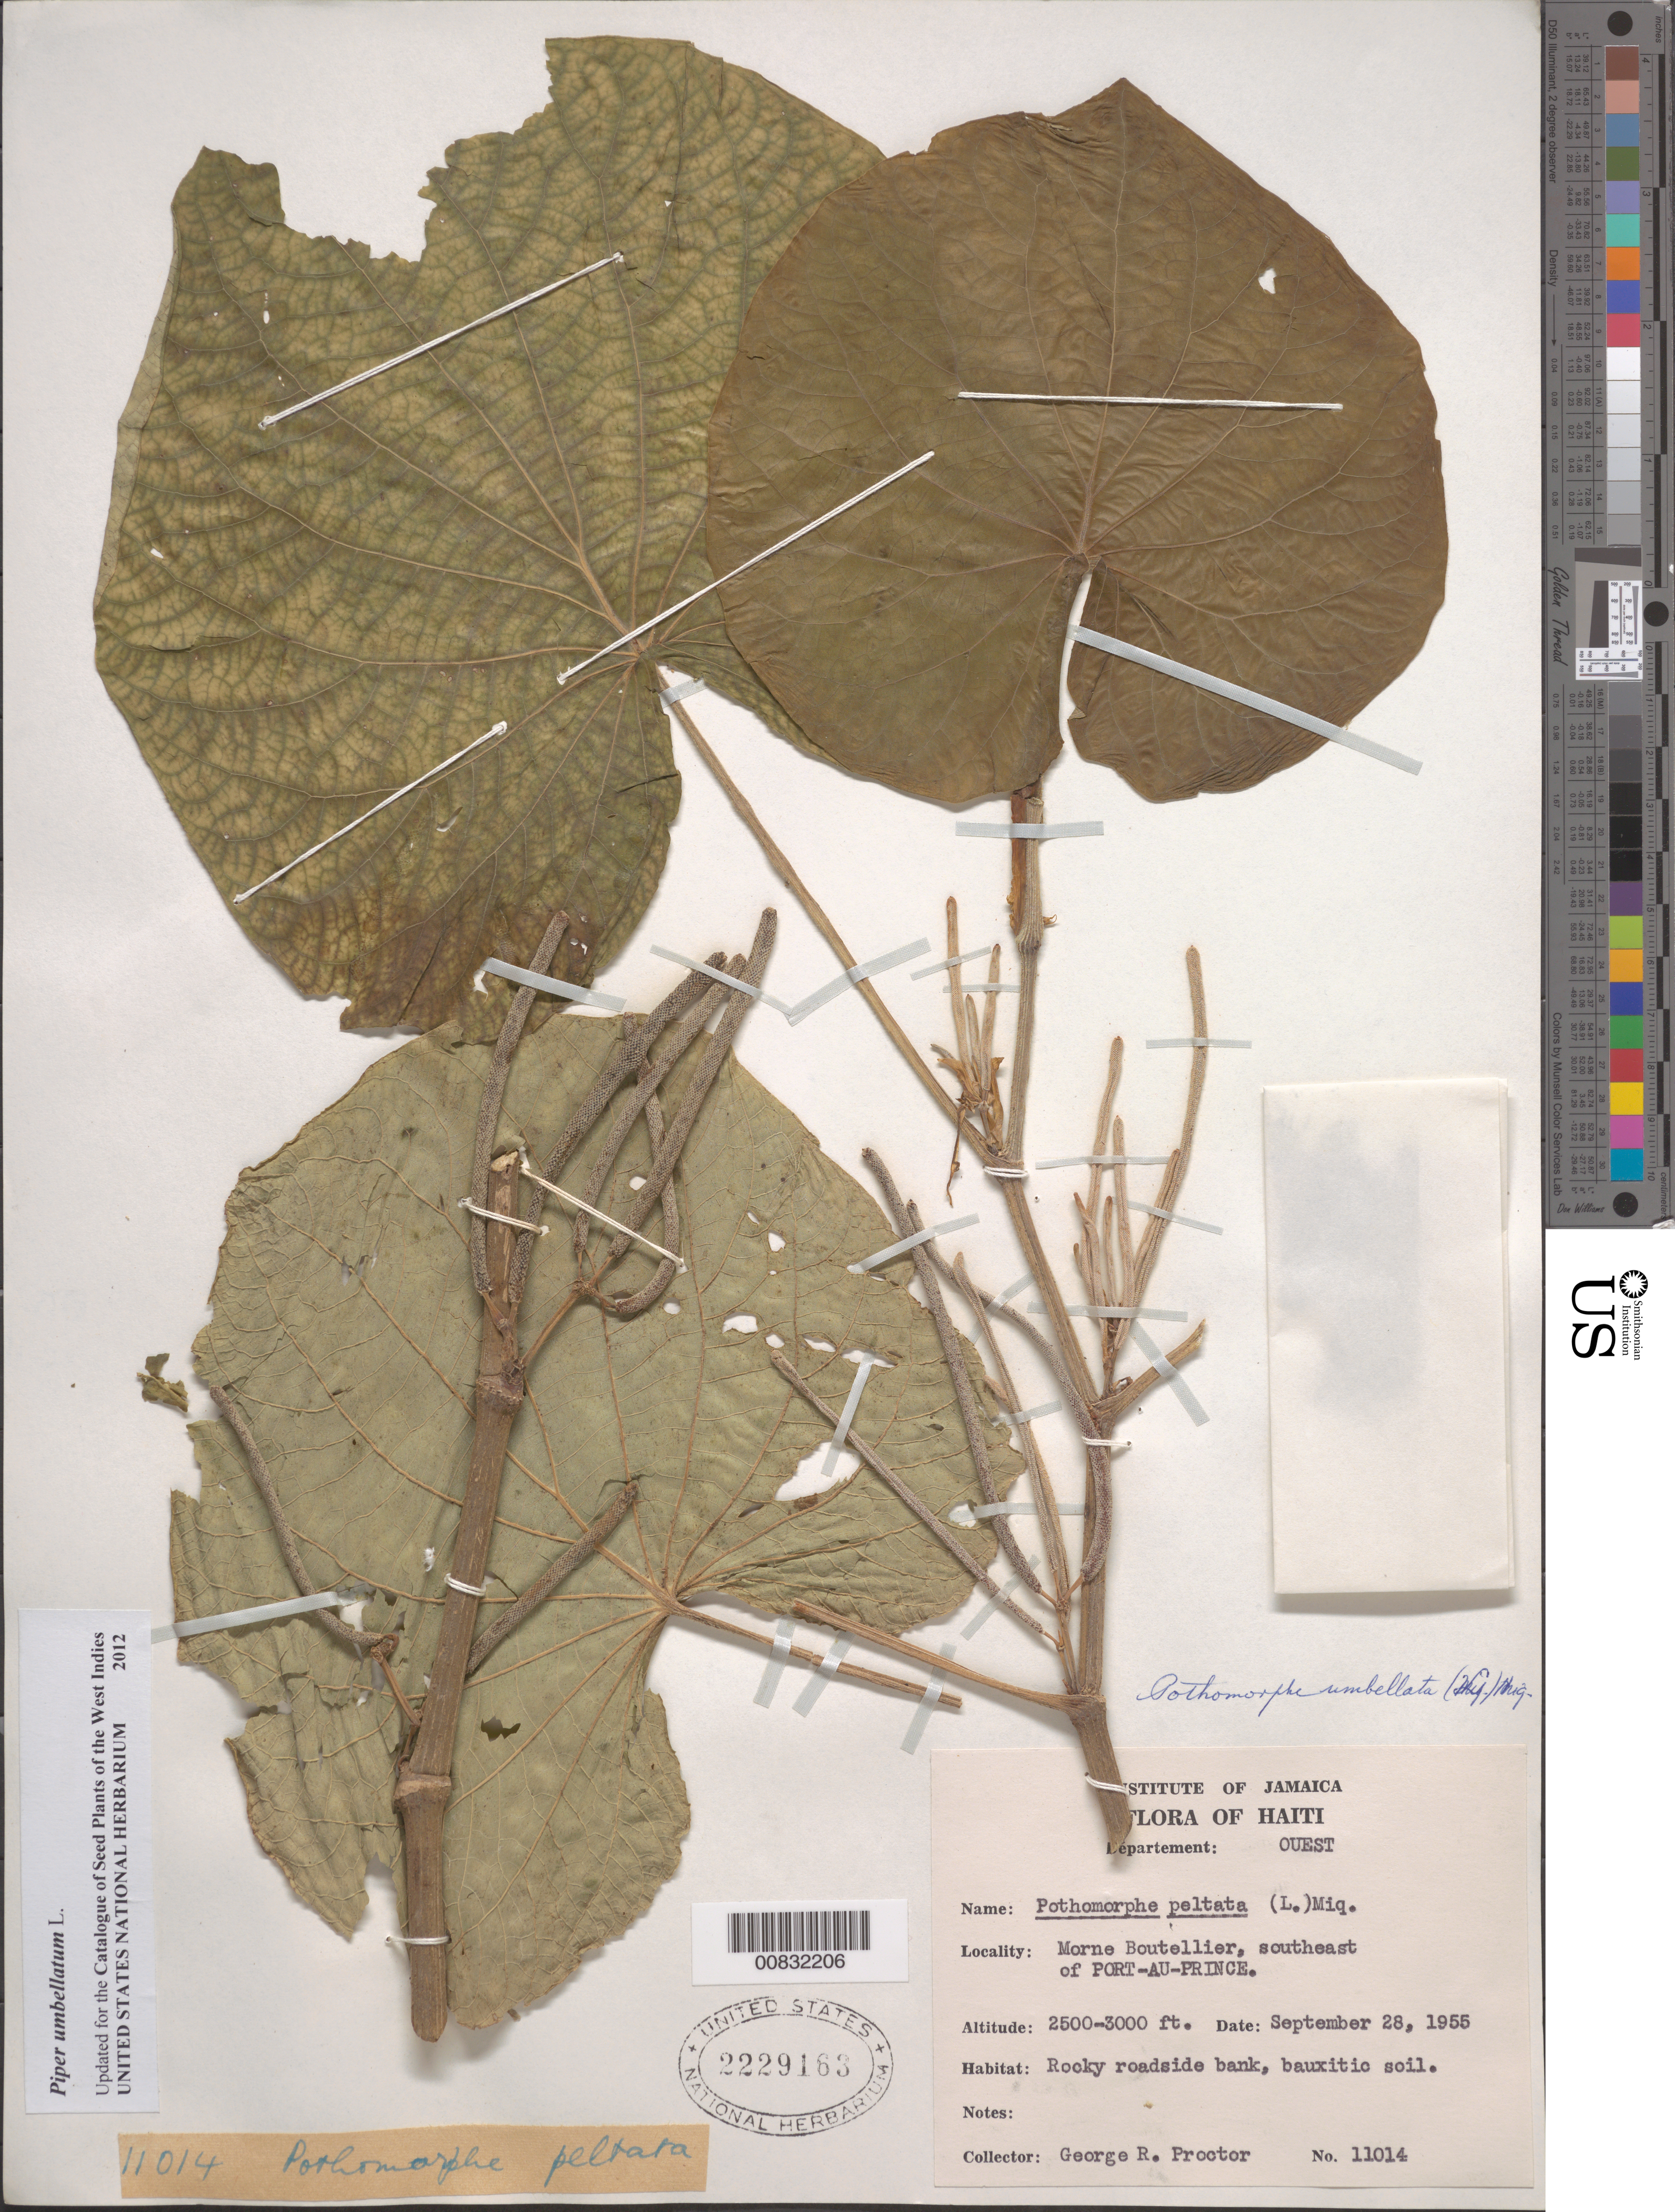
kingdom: Plantae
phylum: Tracheophyta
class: Magnoliopsida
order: Piperales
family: Piperaceae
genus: Piper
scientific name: Piper umbellatum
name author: L.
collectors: G. R. Proctor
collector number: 11014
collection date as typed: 28 Sep 1955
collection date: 1955-09-28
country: Haiti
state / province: Ouest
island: Hispaniola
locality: Mourne Boutellier, southeast of Port-au-Prince.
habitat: Rocky roadside bank, bauxitic soil.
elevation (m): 762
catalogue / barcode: US 2229163